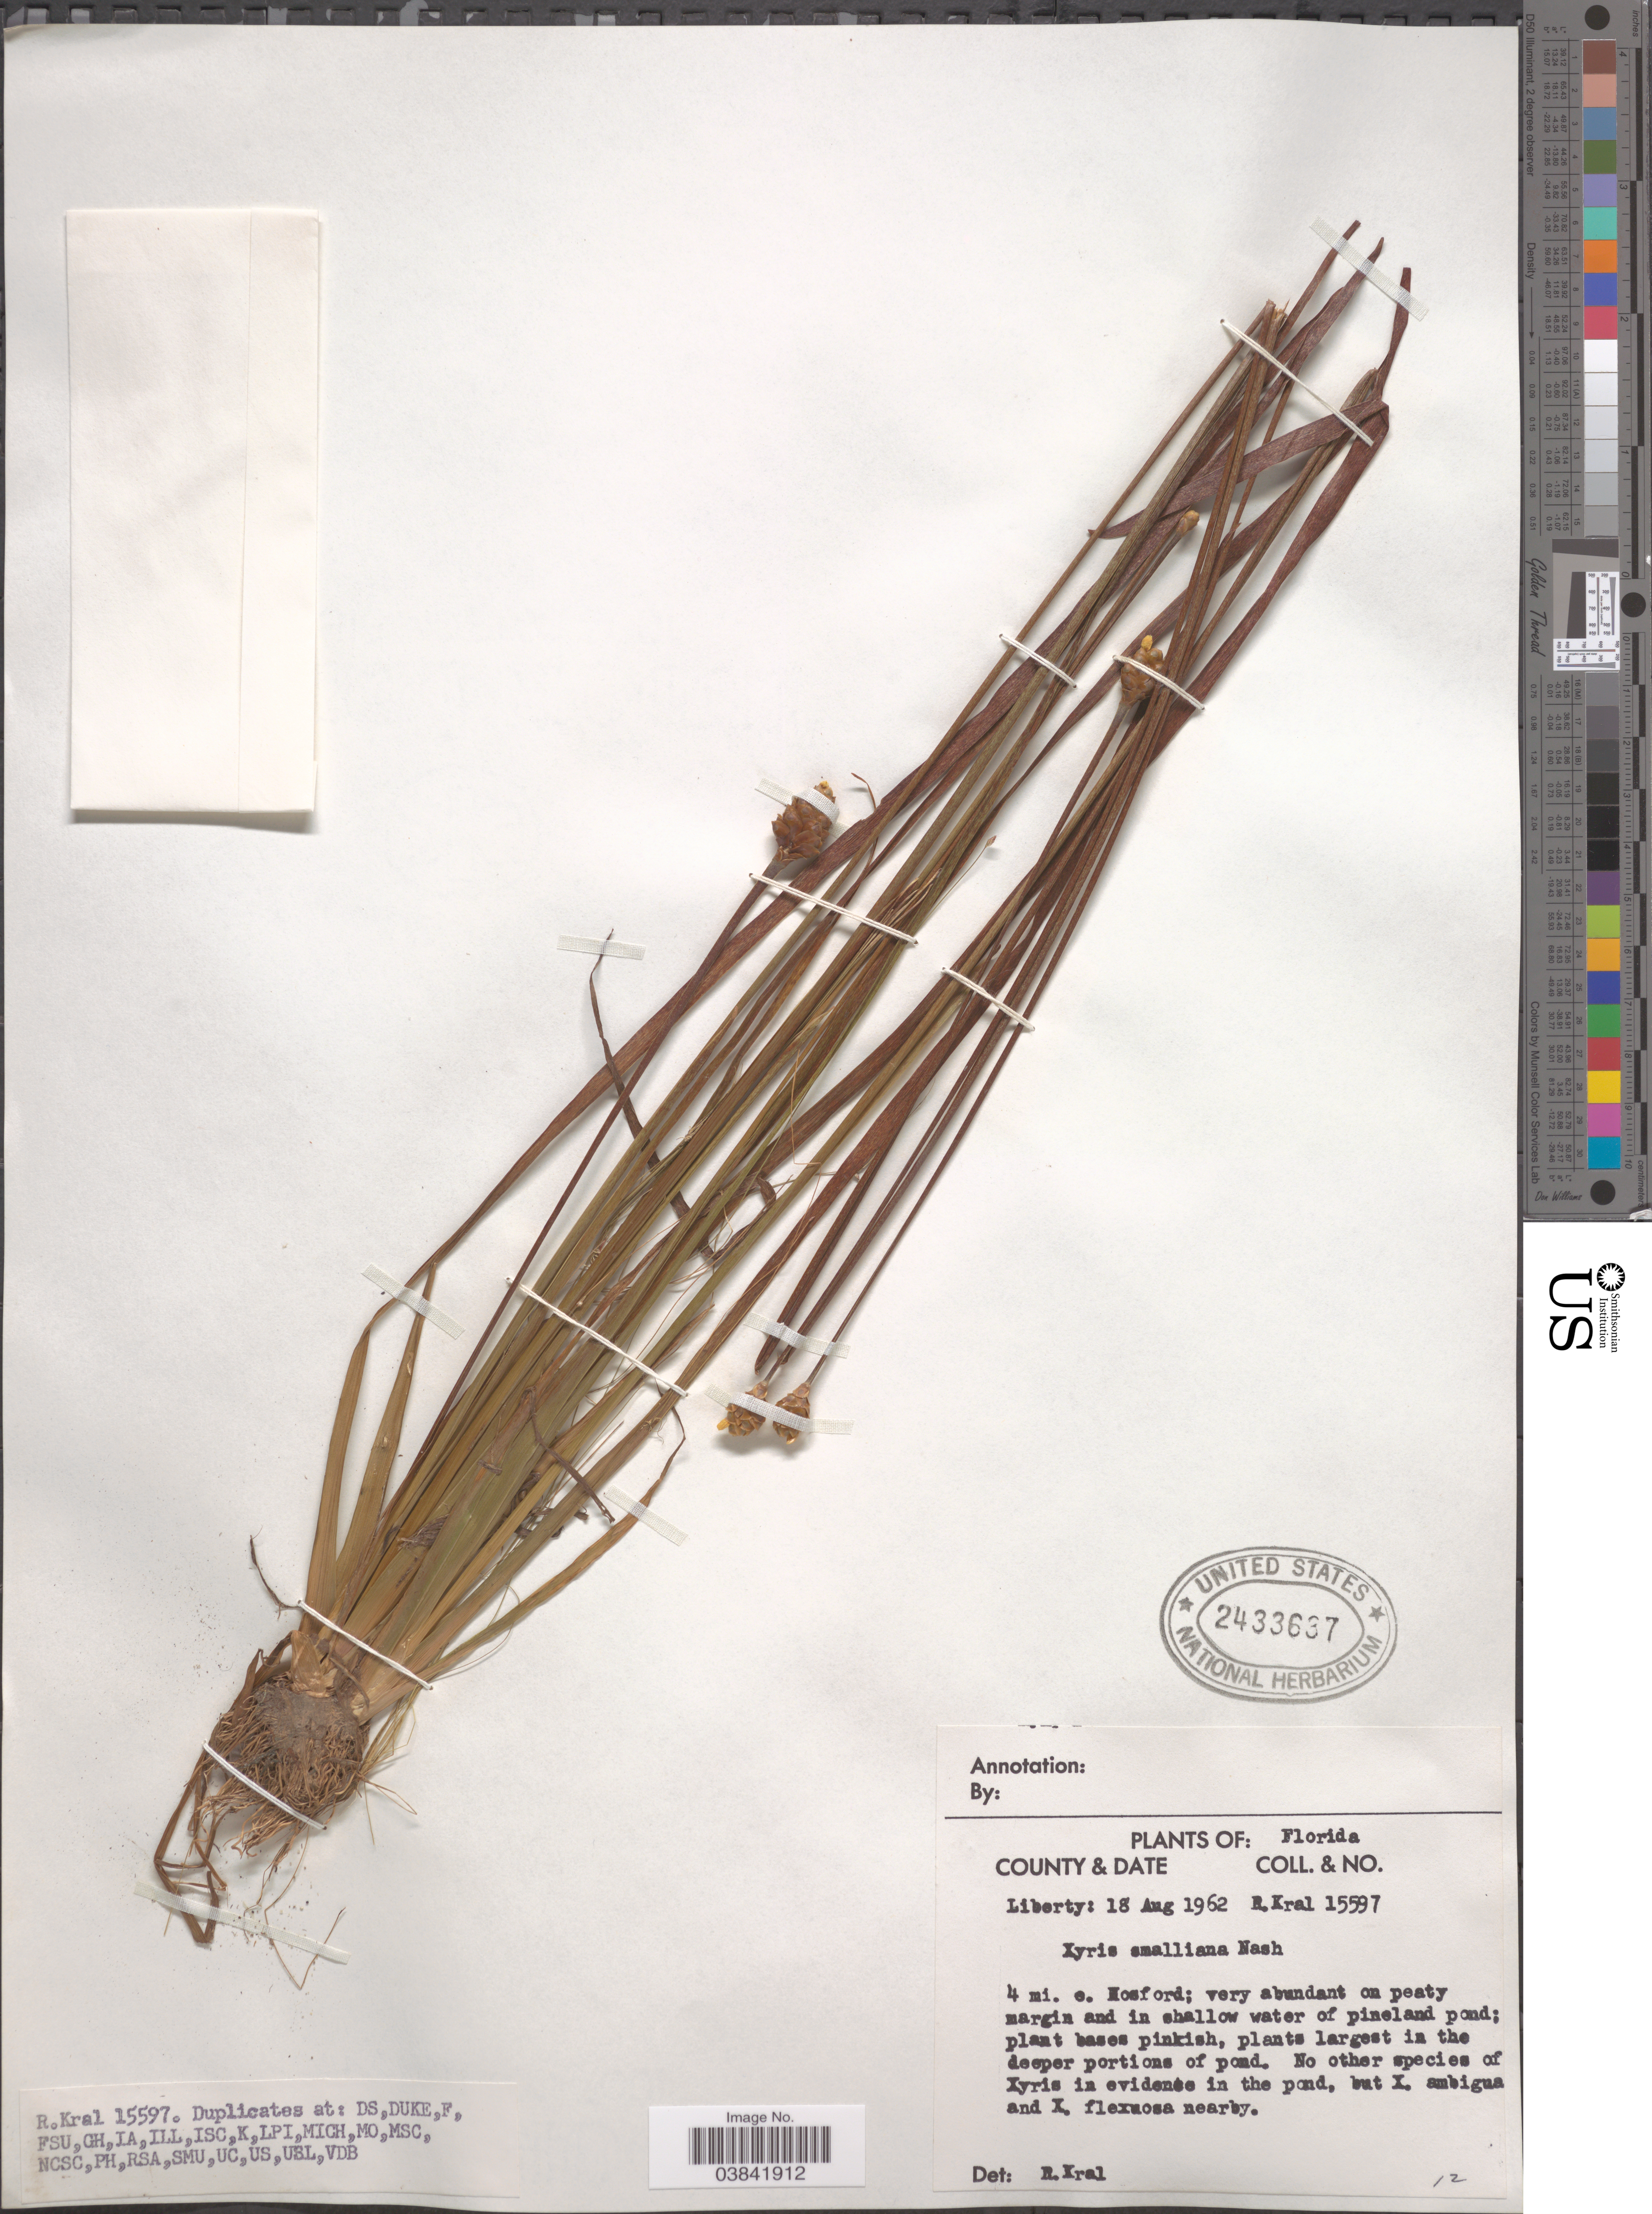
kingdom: Plantae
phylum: Tracheophyta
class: Liliopsida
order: Poales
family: Xyridaceae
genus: Xyris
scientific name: Xyris smalliana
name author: Nash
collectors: R. Kral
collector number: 15597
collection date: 1962-08-18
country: United States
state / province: Florida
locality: County Liberty: 4 mi. e. Hosford; on peaty margin and in shallow water of pineland pond.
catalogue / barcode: US 2433637